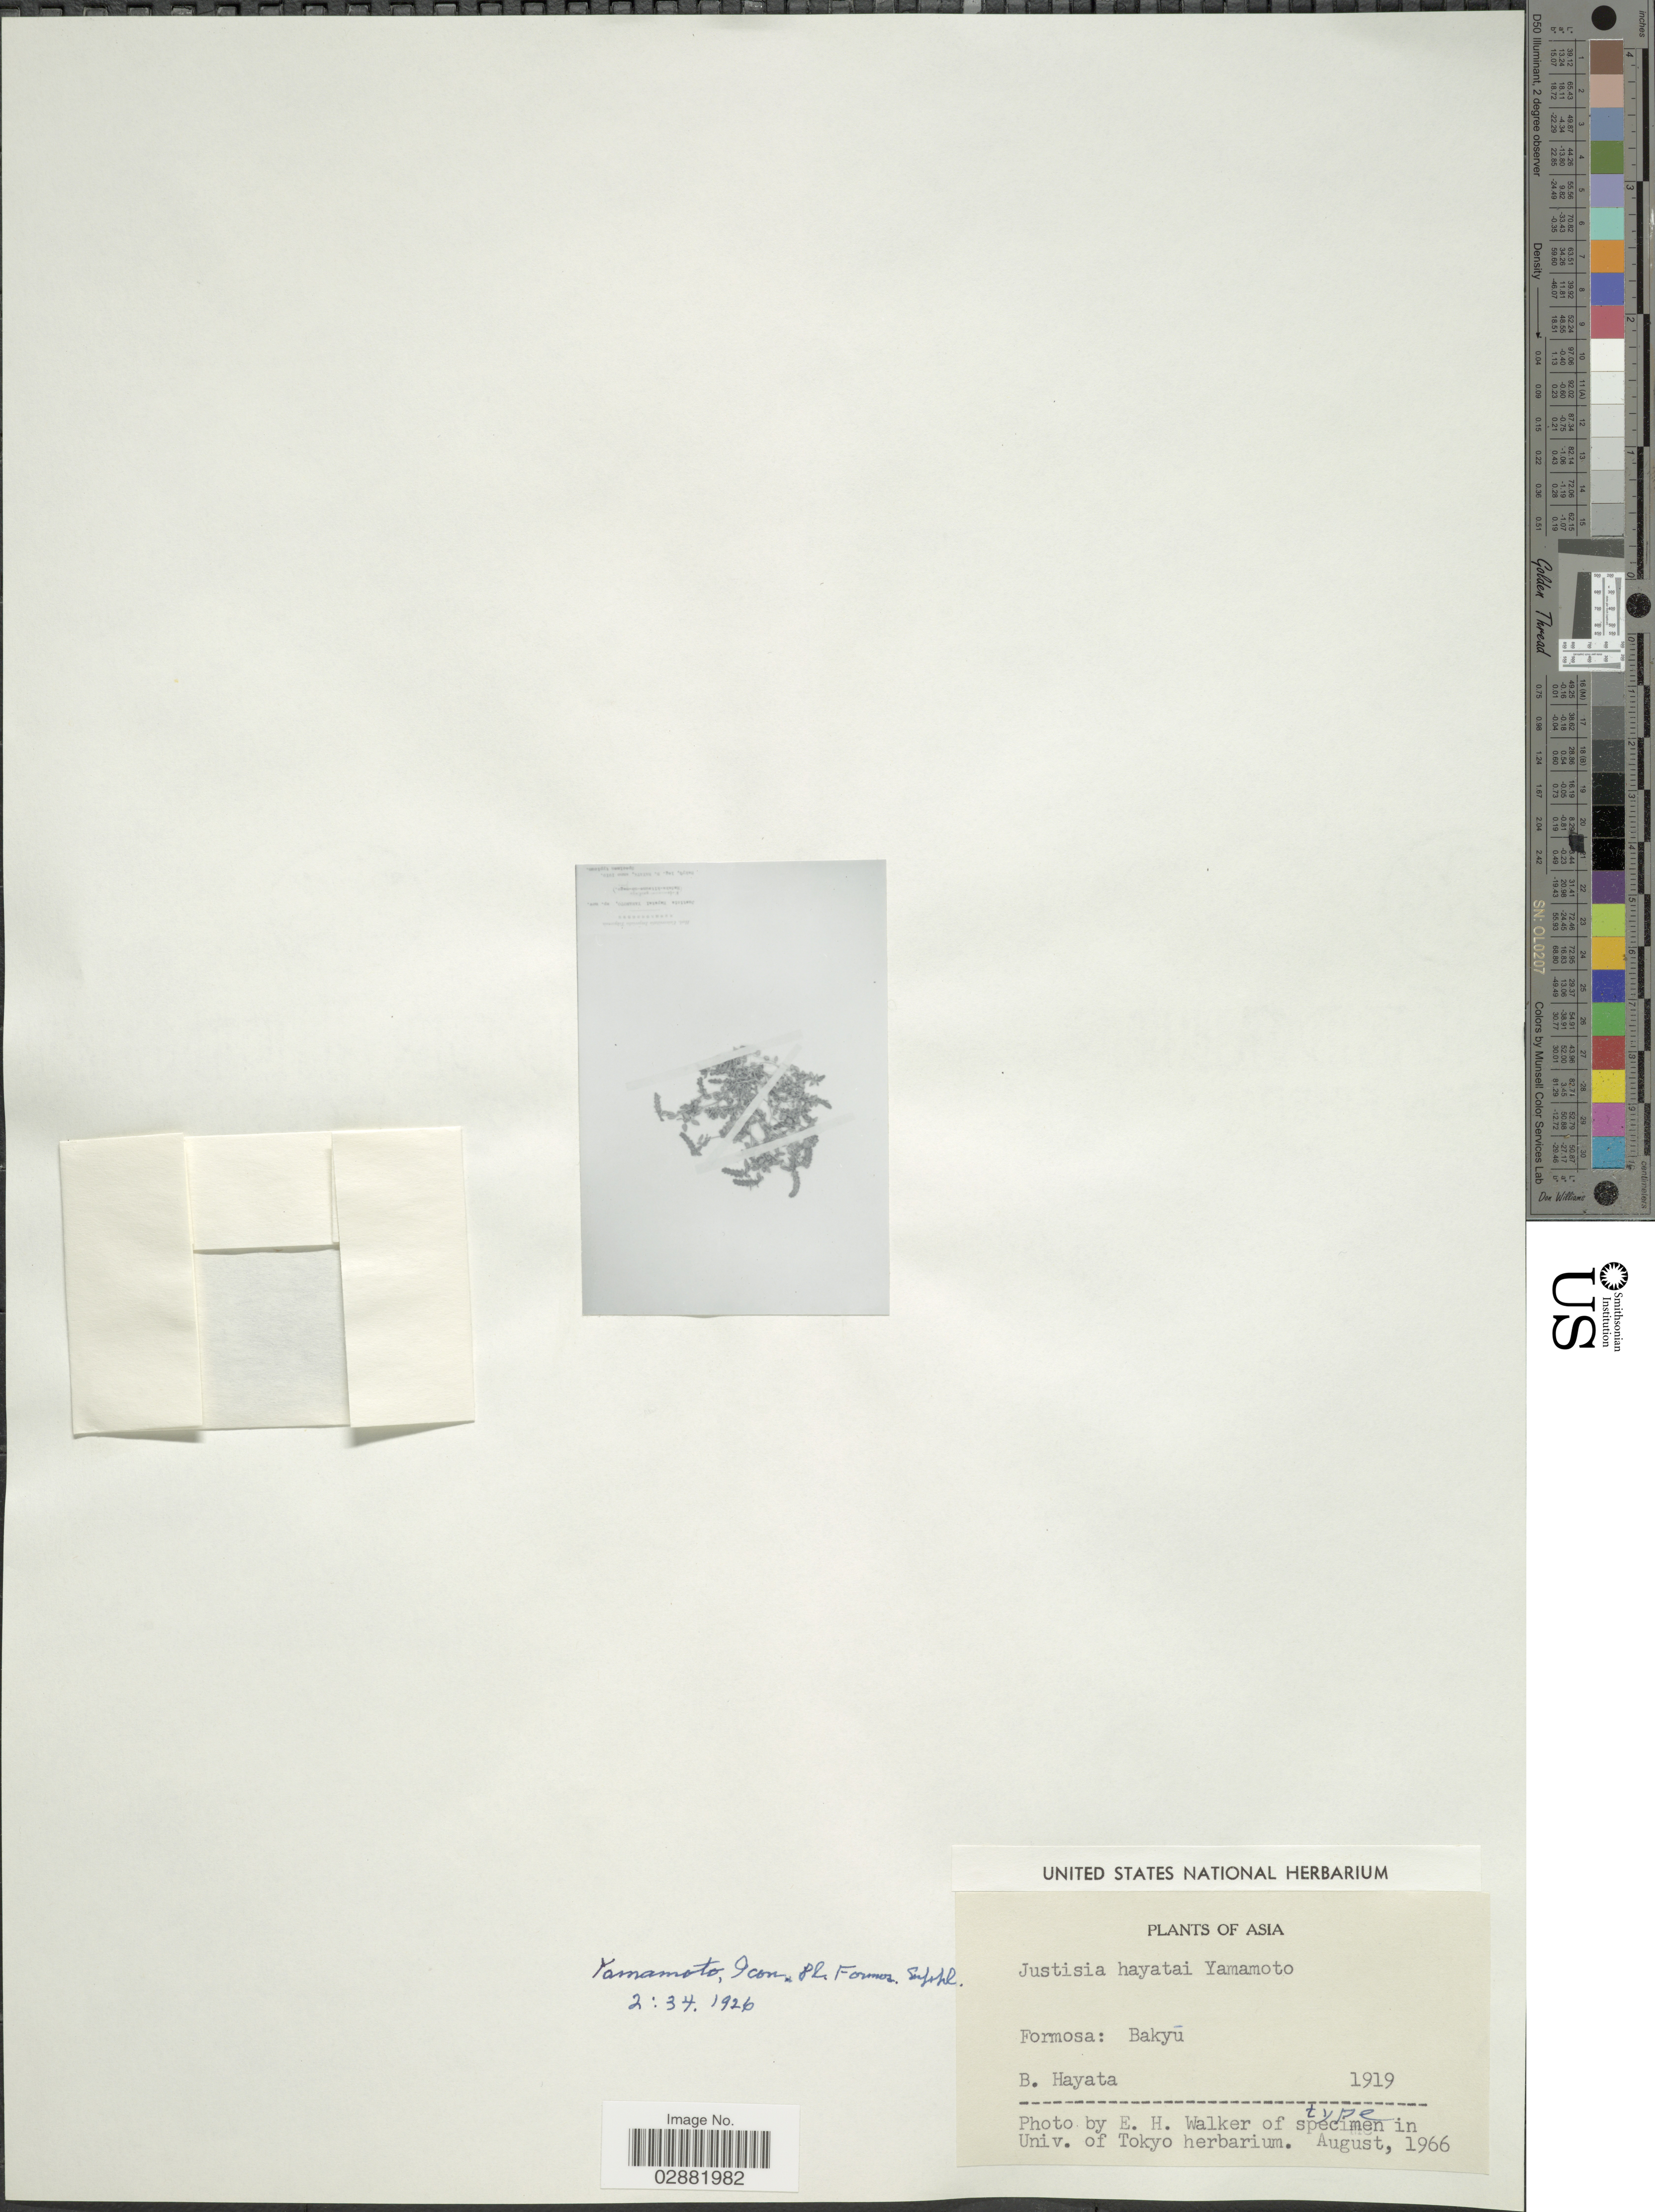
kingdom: Plantae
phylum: Tracheophyta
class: Magnoliopsida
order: Lamiales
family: Acanthaceae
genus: Justicia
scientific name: Justicia procumbens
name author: L.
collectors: B. Hayata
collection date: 1919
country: Taiwan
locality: Formosa, Bakyu.